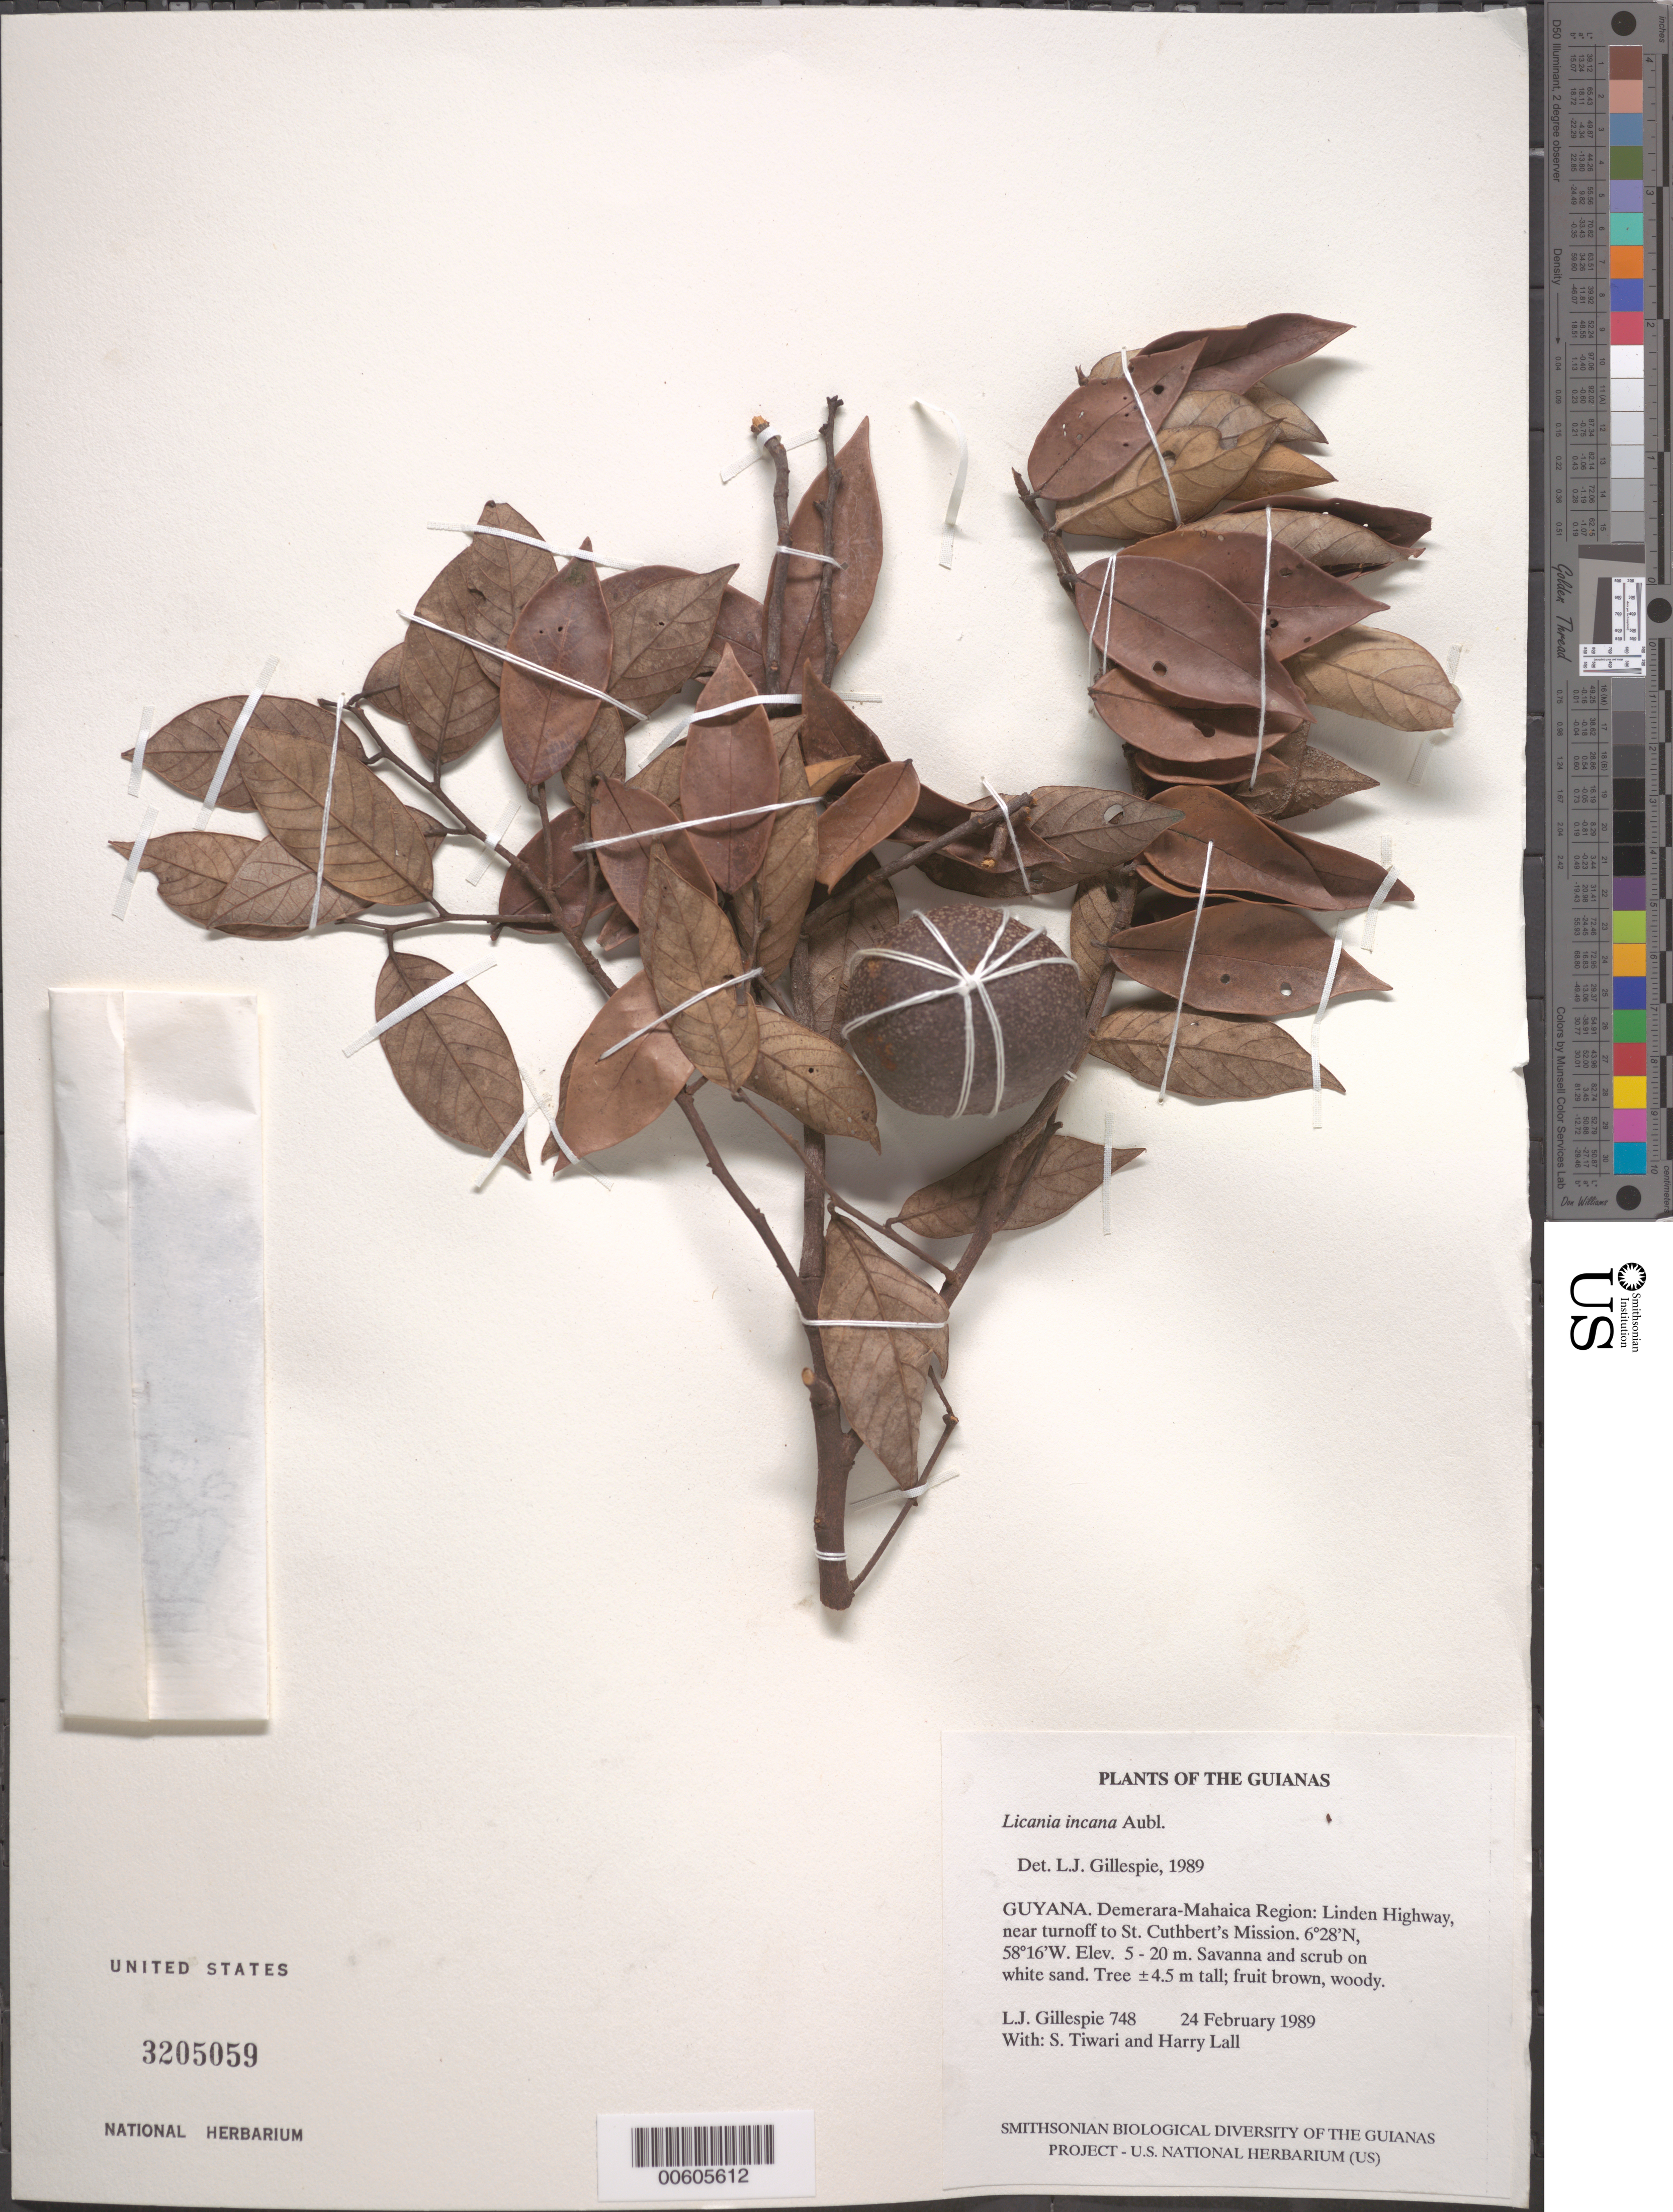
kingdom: Plantae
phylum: Tracheophyta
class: Magnoliopsida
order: Malpighiales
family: Chrysobalanaceae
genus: Licania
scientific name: Licania incana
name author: Aubl.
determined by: Gillespie, L. J.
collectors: L. J. Gillespie, S. Tiwari & H. Lall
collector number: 748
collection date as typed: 24 February 1989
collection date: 1989-02-24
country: Guyana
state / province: Demerara-Mahaica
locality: Linden Highway, near turnoff to St. Cuthbert's Mission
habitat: Savanna and scrub on white sand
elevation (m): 5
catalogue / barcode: US 3205059